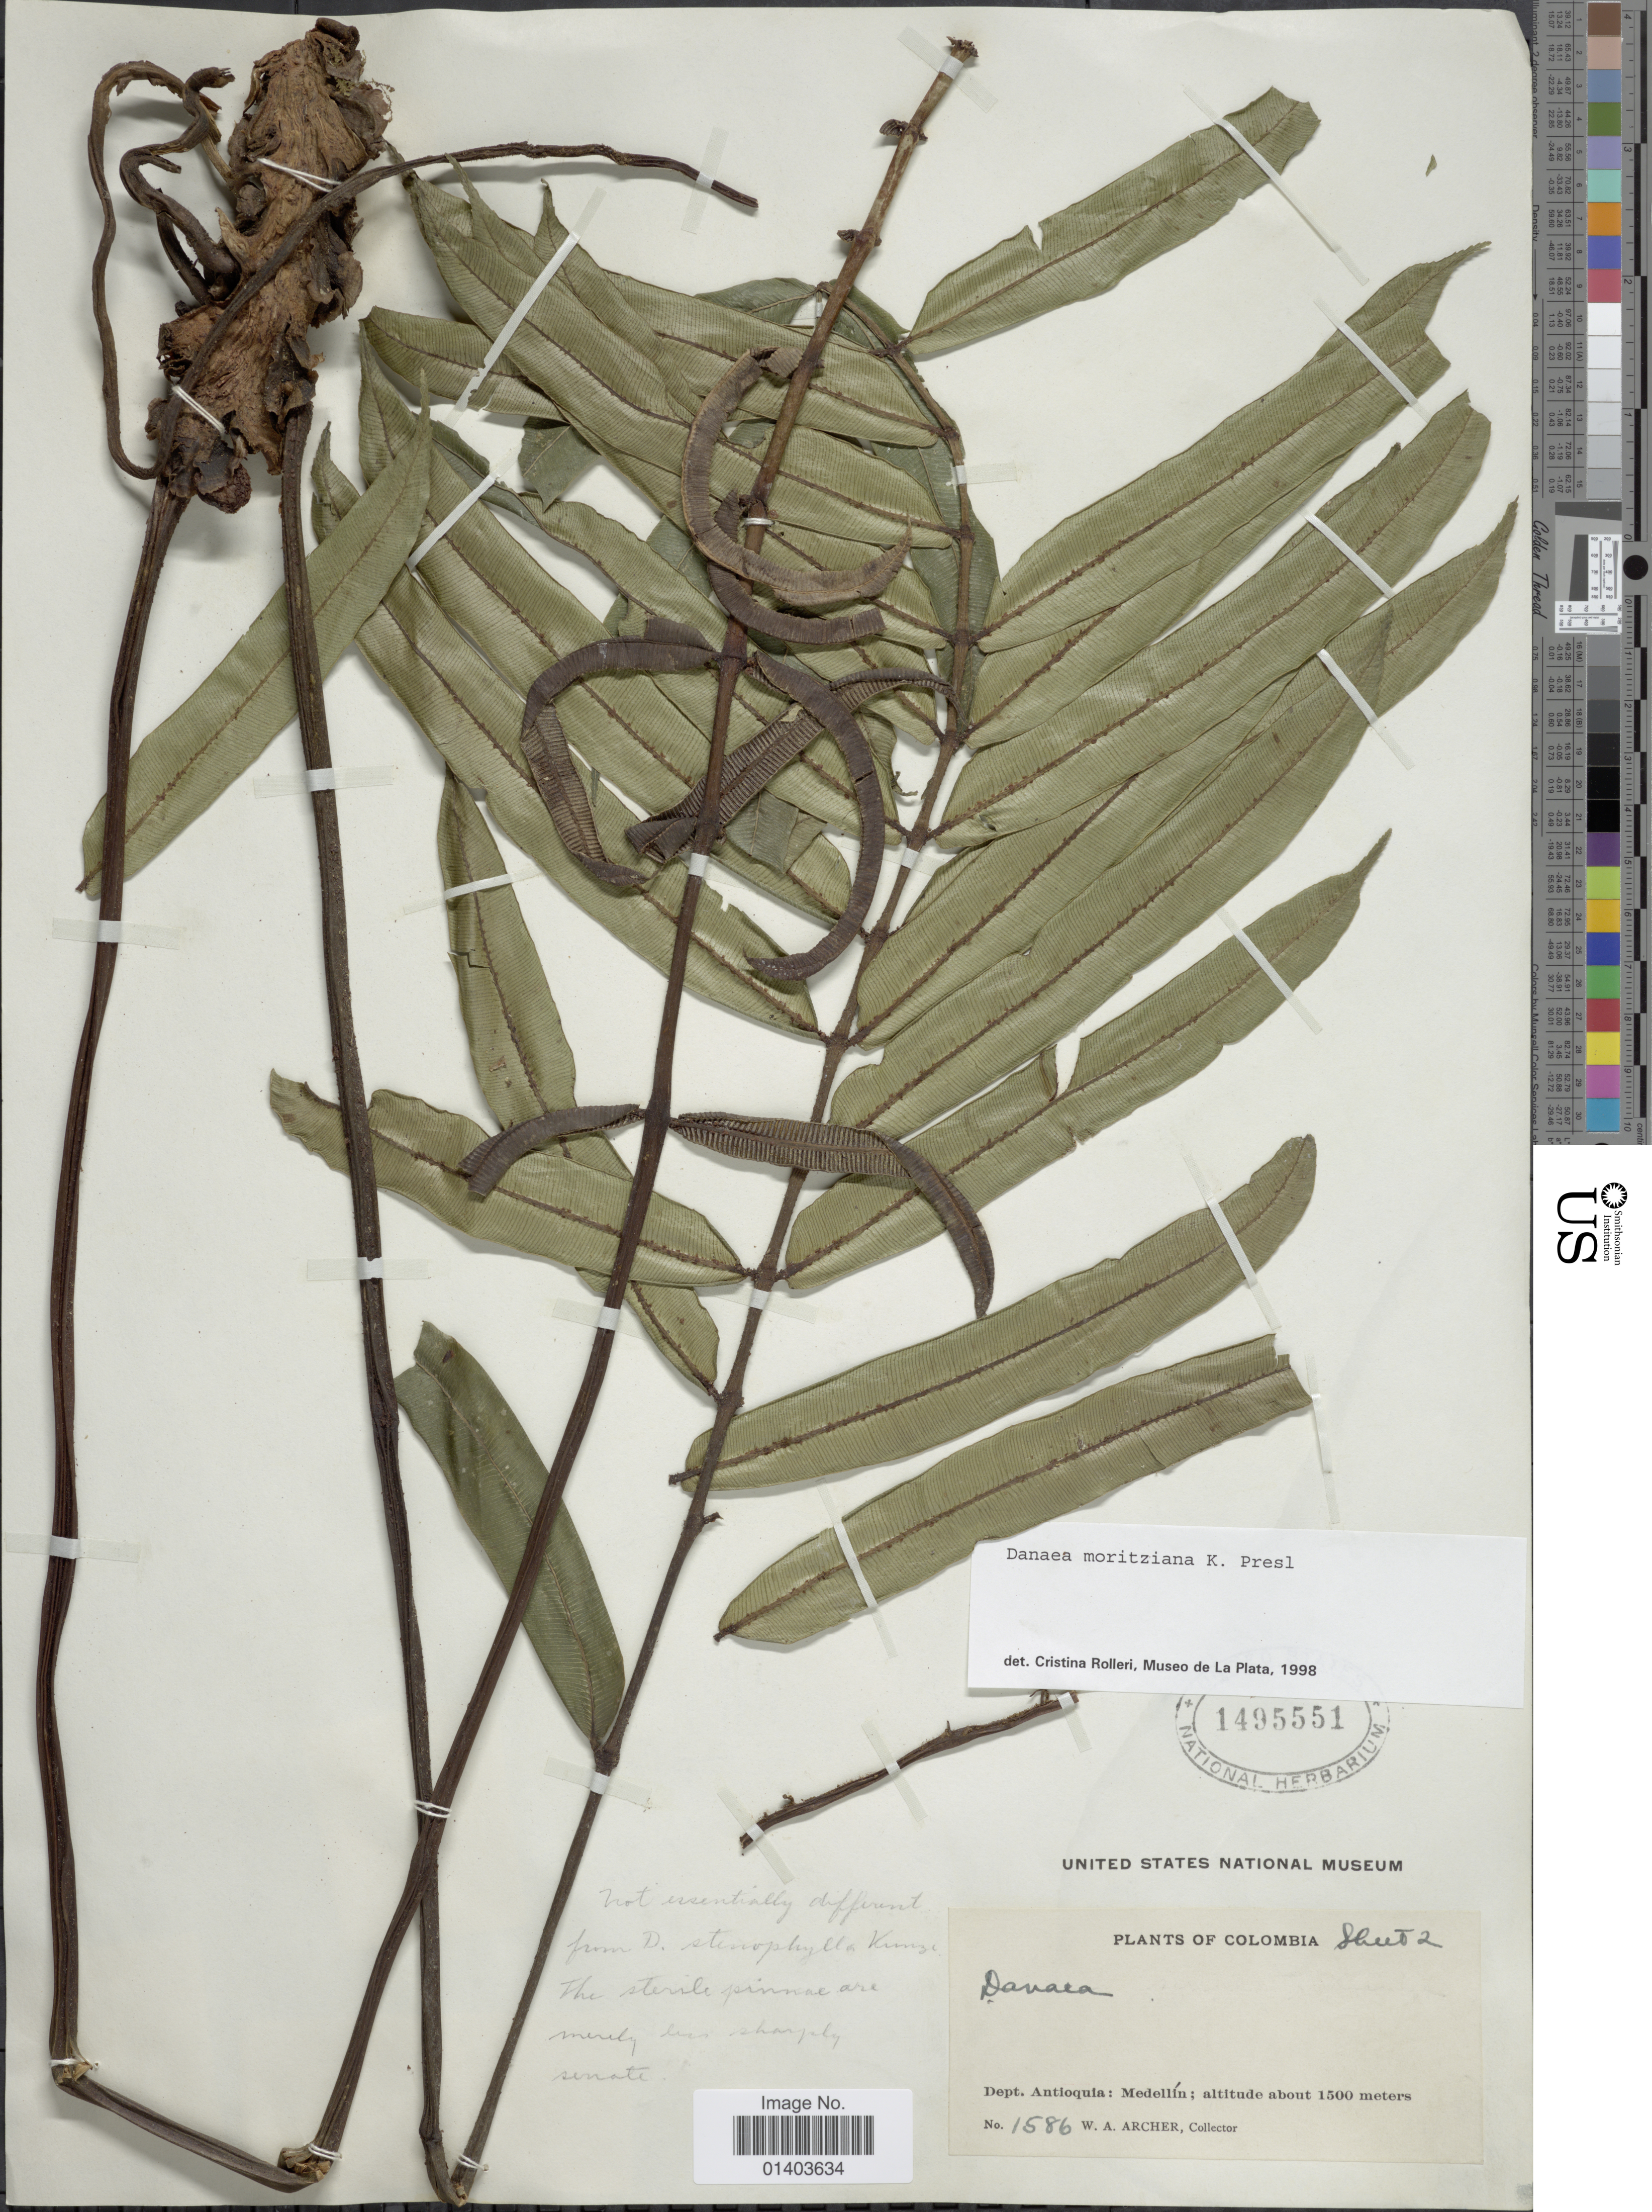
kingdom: Plantae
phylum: Tracheophyta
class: Polypodiopsida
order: Marattiales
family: Marattiaceae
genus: Danaea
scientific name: Danaea moritziana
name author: C. Presl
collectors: W. A. Archer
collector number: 1586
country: Colombia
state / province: Antioquia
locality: Dept. Antioquia: Medellín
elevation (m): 1500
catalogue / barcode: US 1495551